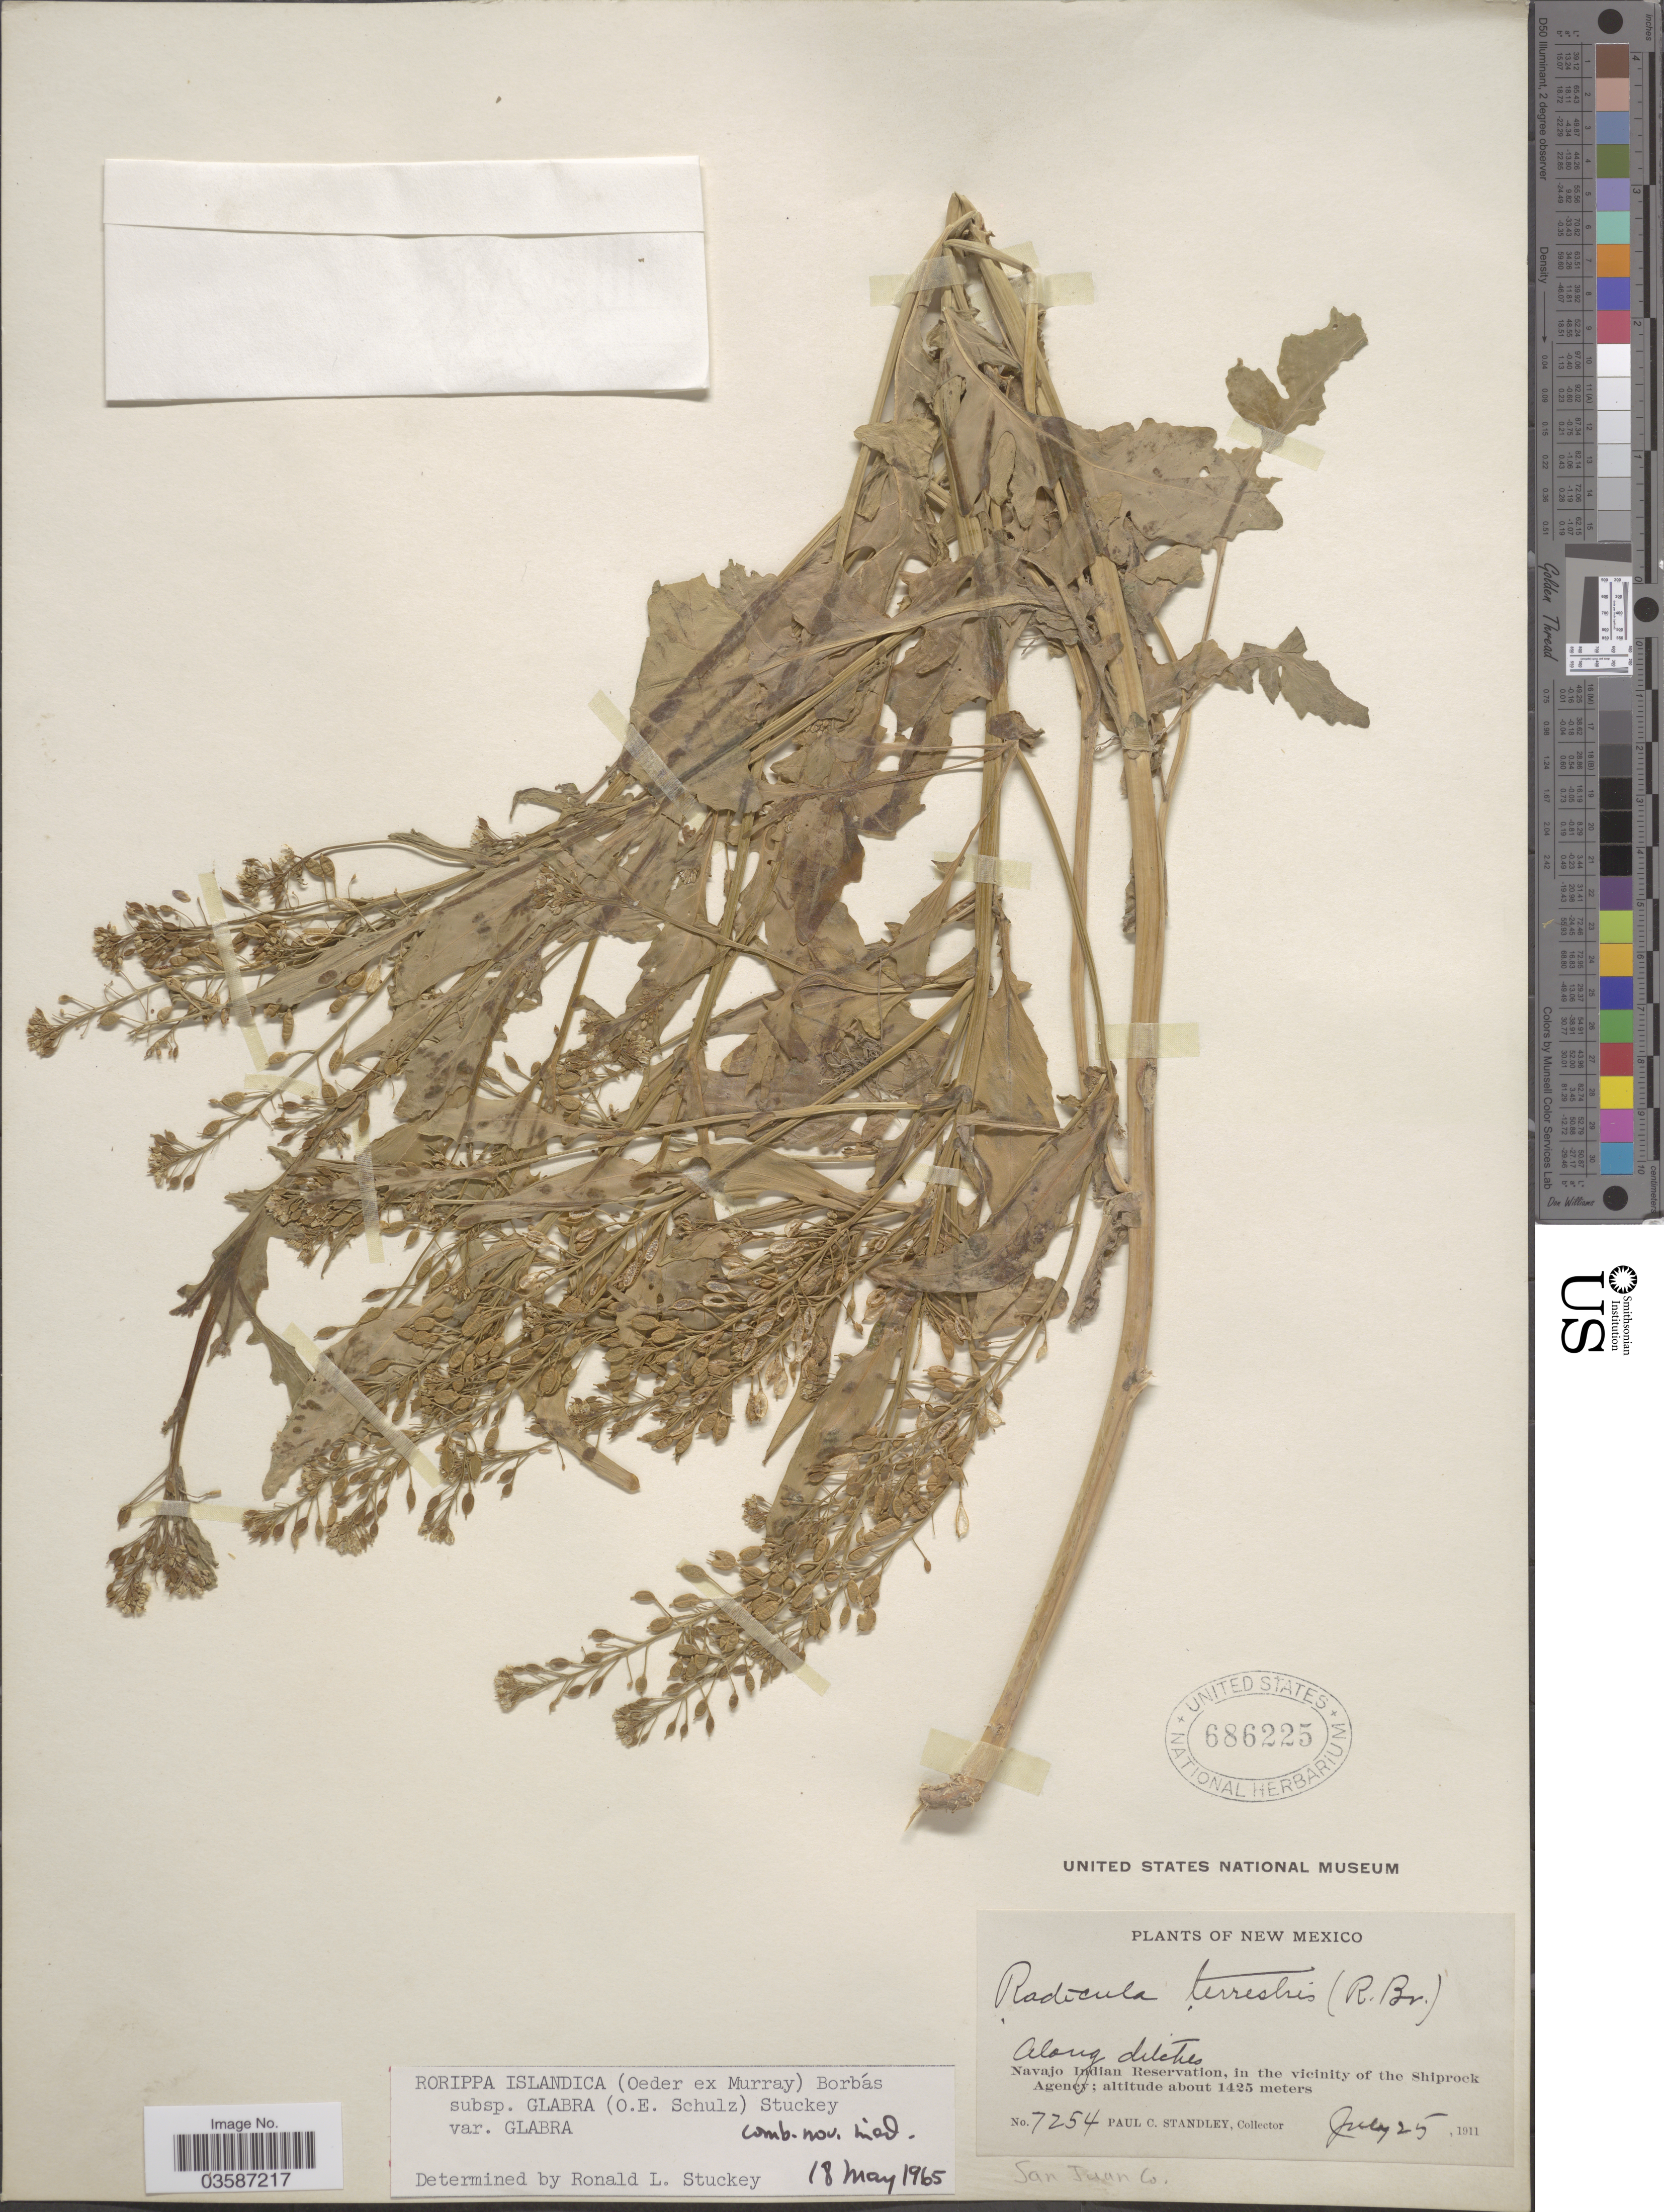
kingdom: Plantae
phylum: Tracheophyta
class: Magnoliopsida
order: Brassicales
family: Brassicaceae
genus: Rorippa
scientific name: Rorippa islandica var. glabrata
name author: (Lunell) Butters & Abbe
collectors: P. C. Standley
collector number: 7254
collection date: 1911-07-25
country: United States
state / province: New Mexico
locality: Navajo Indian Reservation, in the vicinity of the Shiprock Agency. San Juan Co.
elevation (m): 1425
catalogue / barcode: US 686225